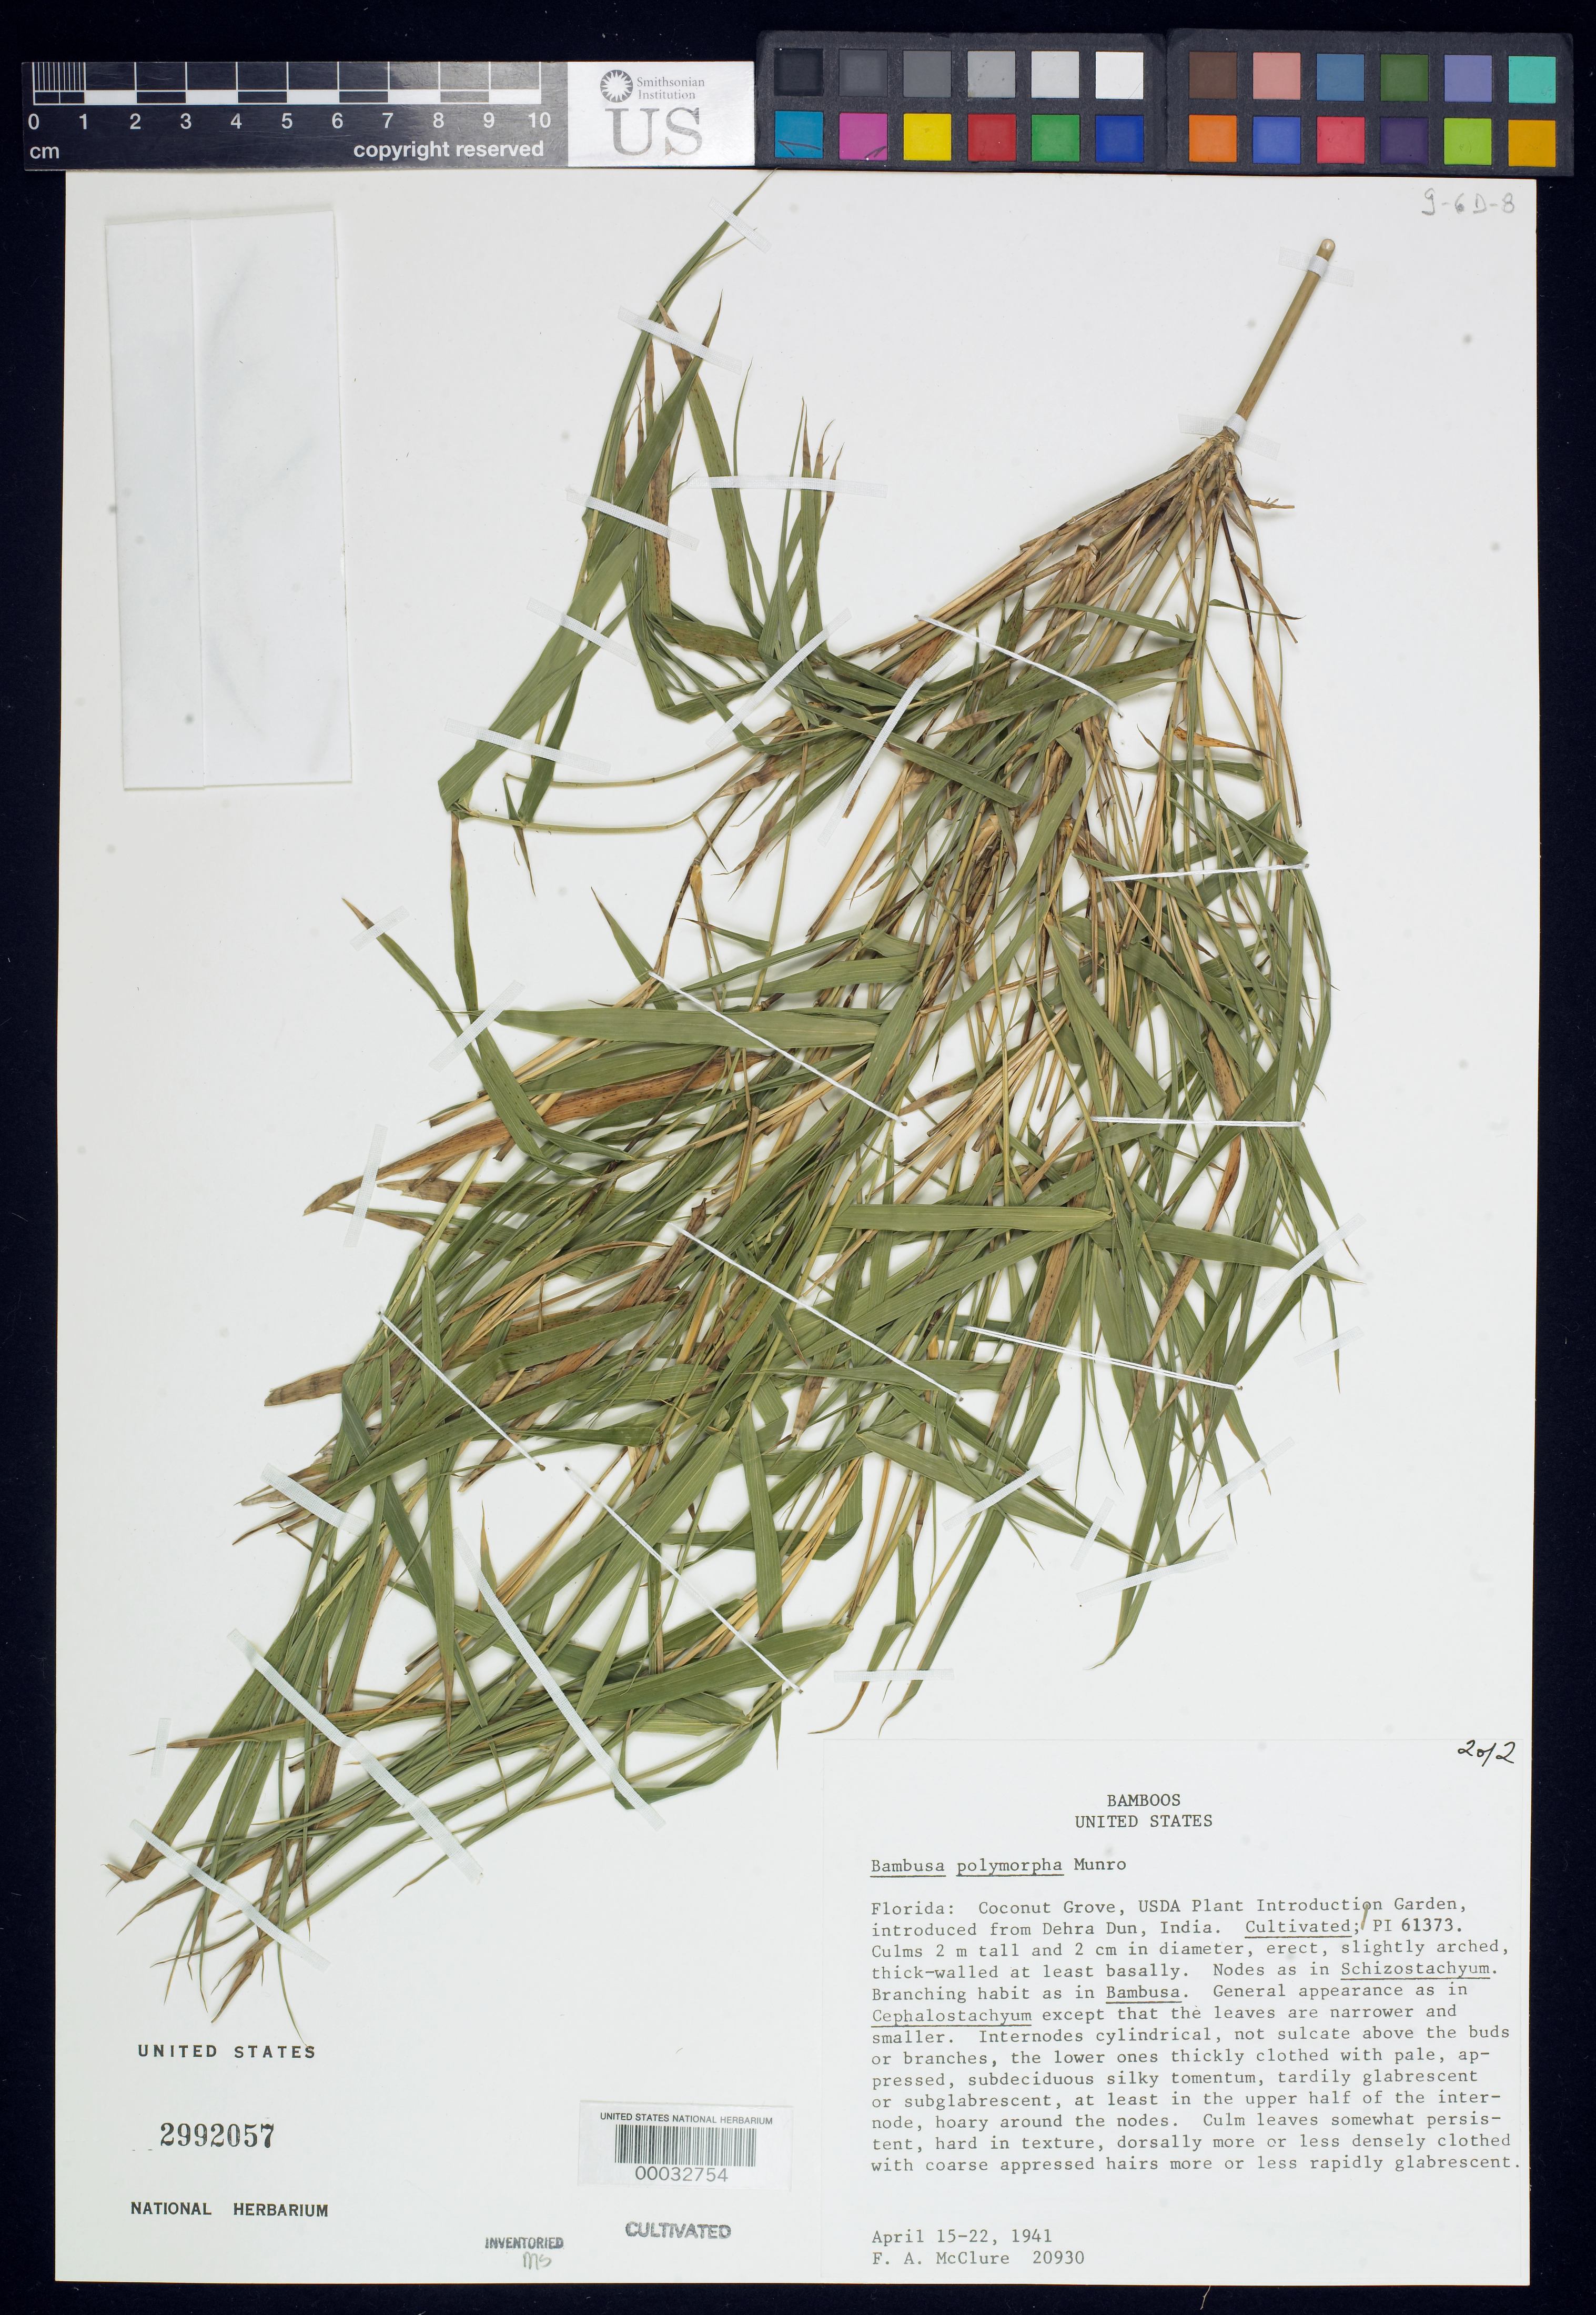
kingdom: Plantae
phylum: Tracheophyta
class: Liliopsida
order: Poales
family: Poaceae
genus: Bambusa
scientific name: Bambusa polymorpha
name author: Munro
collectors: F. A. McClure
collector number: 20930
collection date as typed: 15 Apr 1941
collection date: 1941-04-15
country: United States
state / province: Florida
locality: U.s.d.a. plant introduction garden-coconut grove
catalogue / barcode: US 2992057